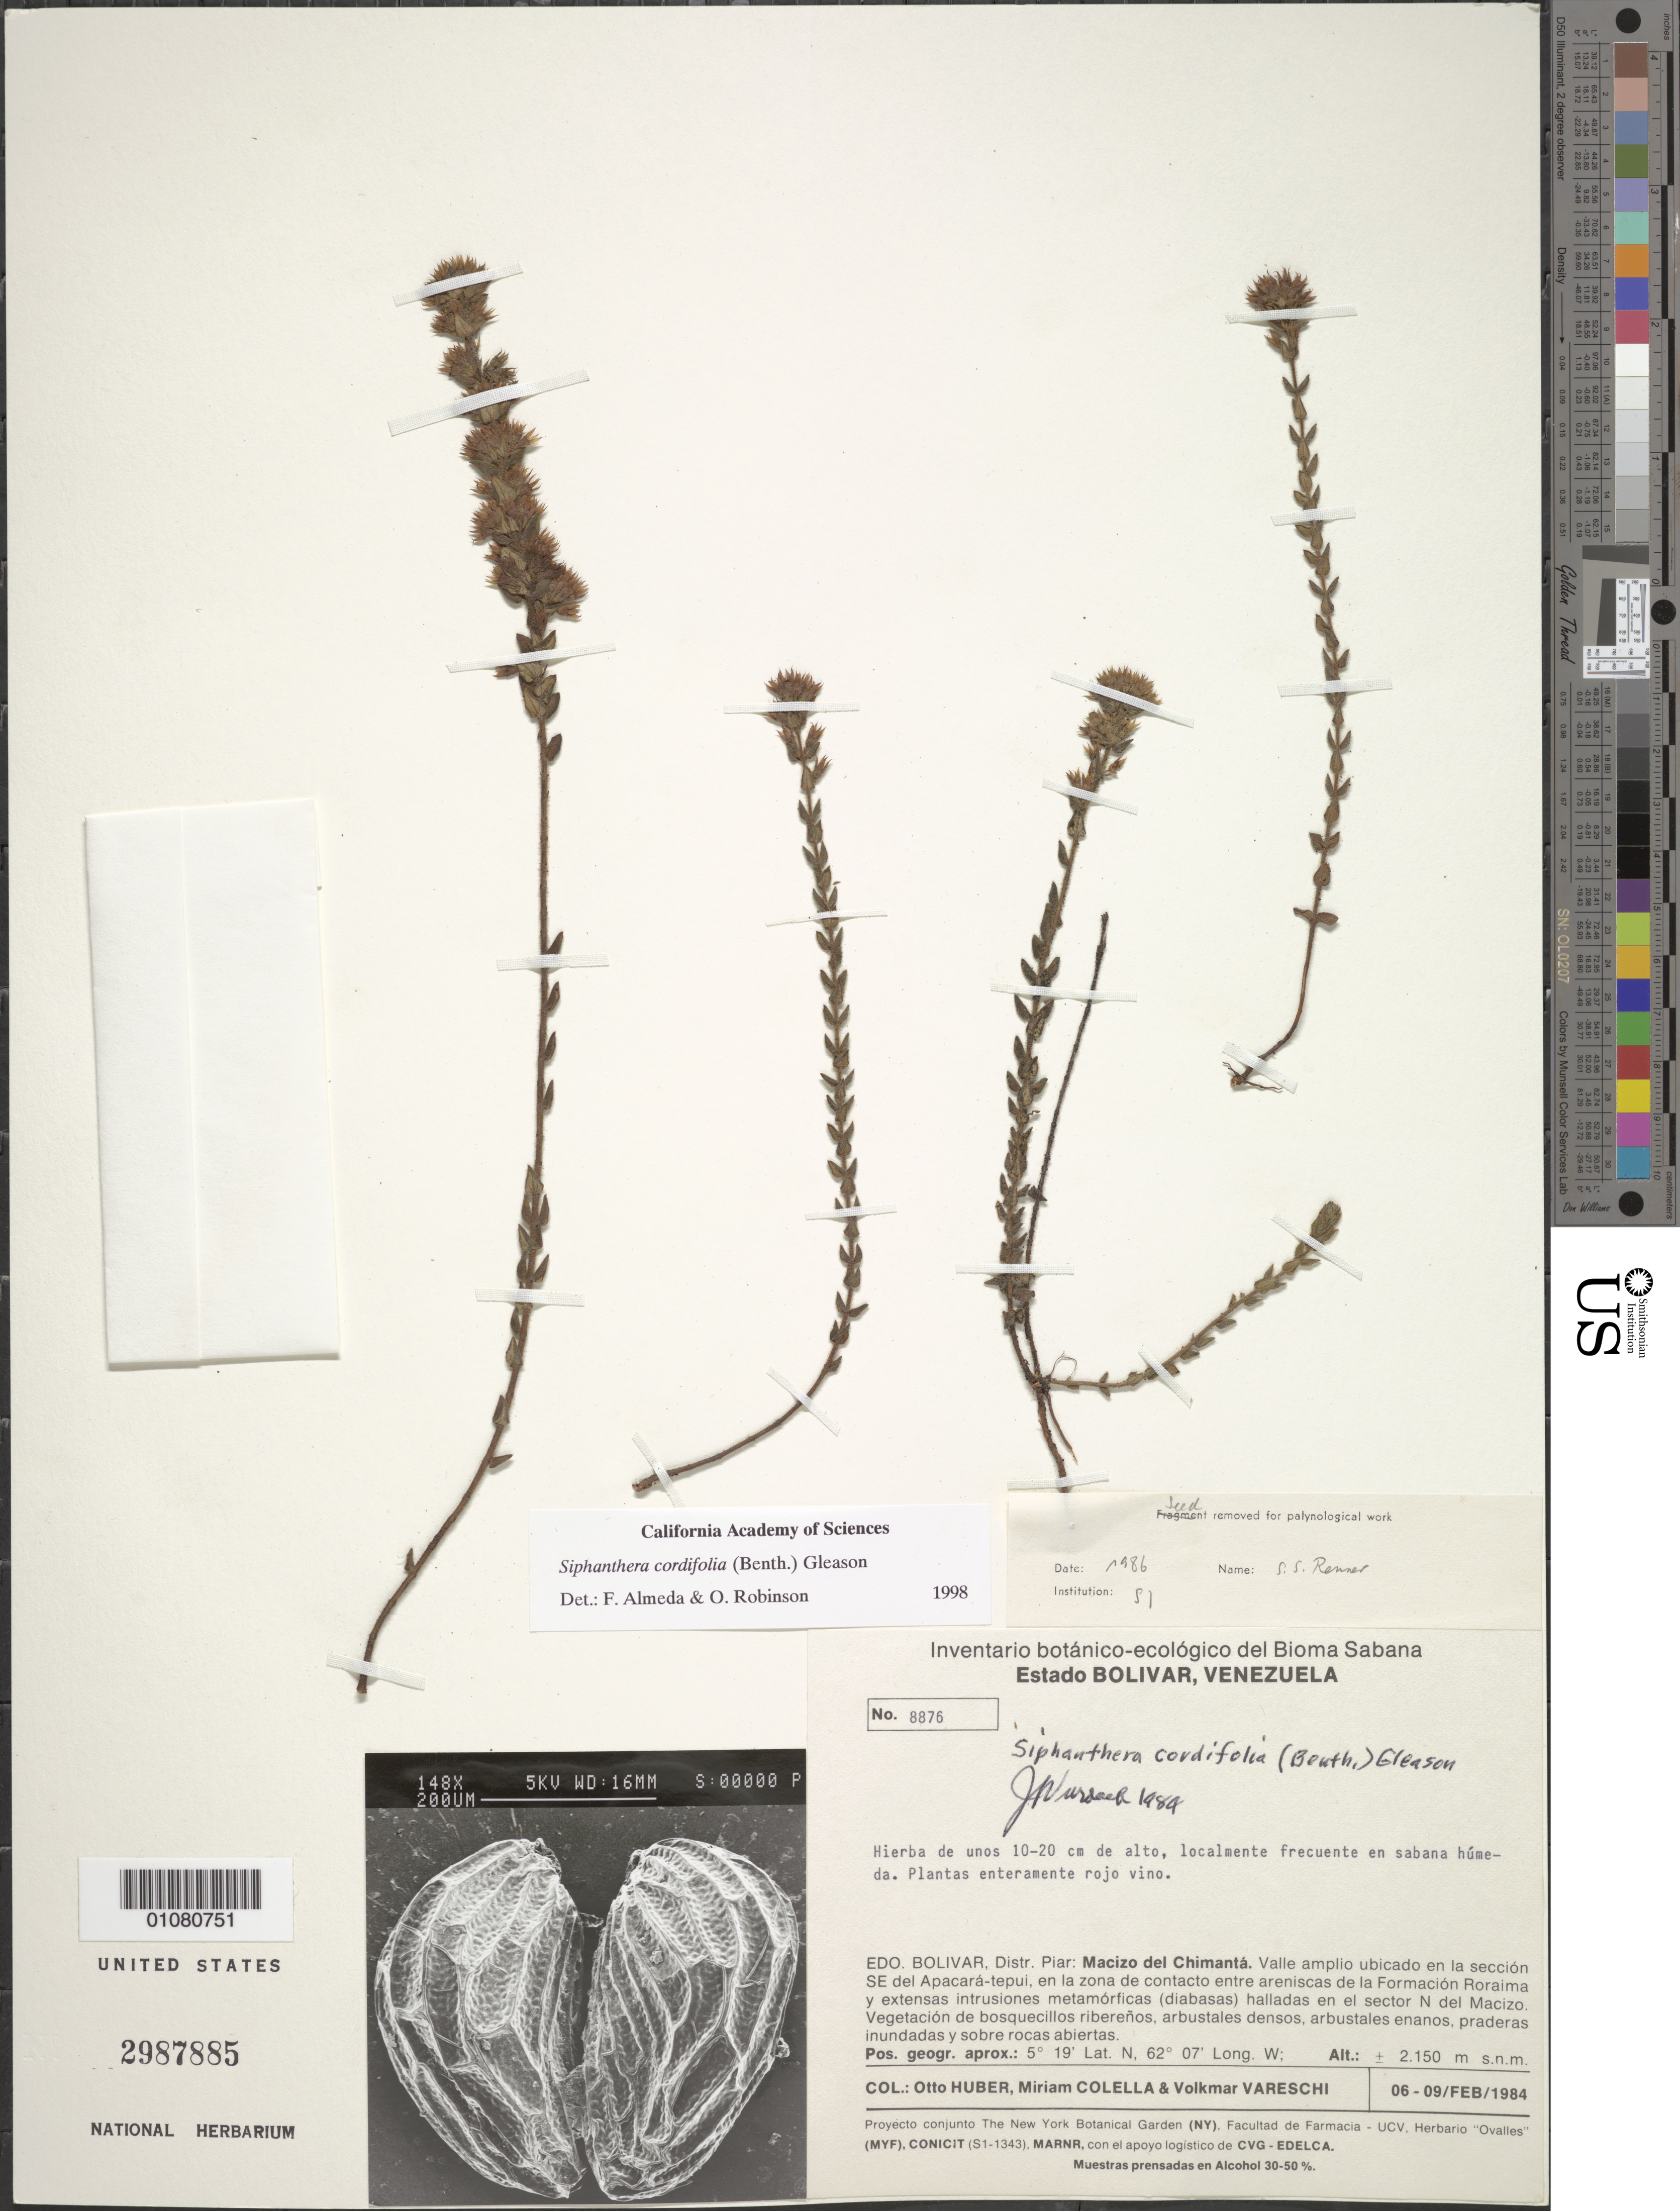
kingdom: Plantae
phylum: Tracheophyta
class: Magnoliopsida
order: Myrtales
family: Melastomataceae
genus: Siphanthera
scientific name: Siphanthera cordifolia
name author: (Benth.) Gleason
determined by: Almeda, F.; Robinson, O.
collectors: O. Huber, M. Colella & V. Vareschi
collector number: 8876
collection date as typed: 6-Feb-85 to 9-Feb-85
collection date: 1985-02-06/1985-02-09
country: Venezuela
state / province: Bolívar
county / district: Piar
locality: Macizo del Chimantá, sector SE del Apacará-tepuí, zona de contacto entre areniscas de la Formación Roraima y extensas intrusiones metamórficas (diabasas) halladas en el sector N del Macizo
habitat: Sabana húmeda; vegetación de bosquecillos ribereños, arbustales densos, arbustales enanos, praderas inundadas y sobre rocas abiertas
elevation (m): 2150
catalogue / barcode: US 2987885